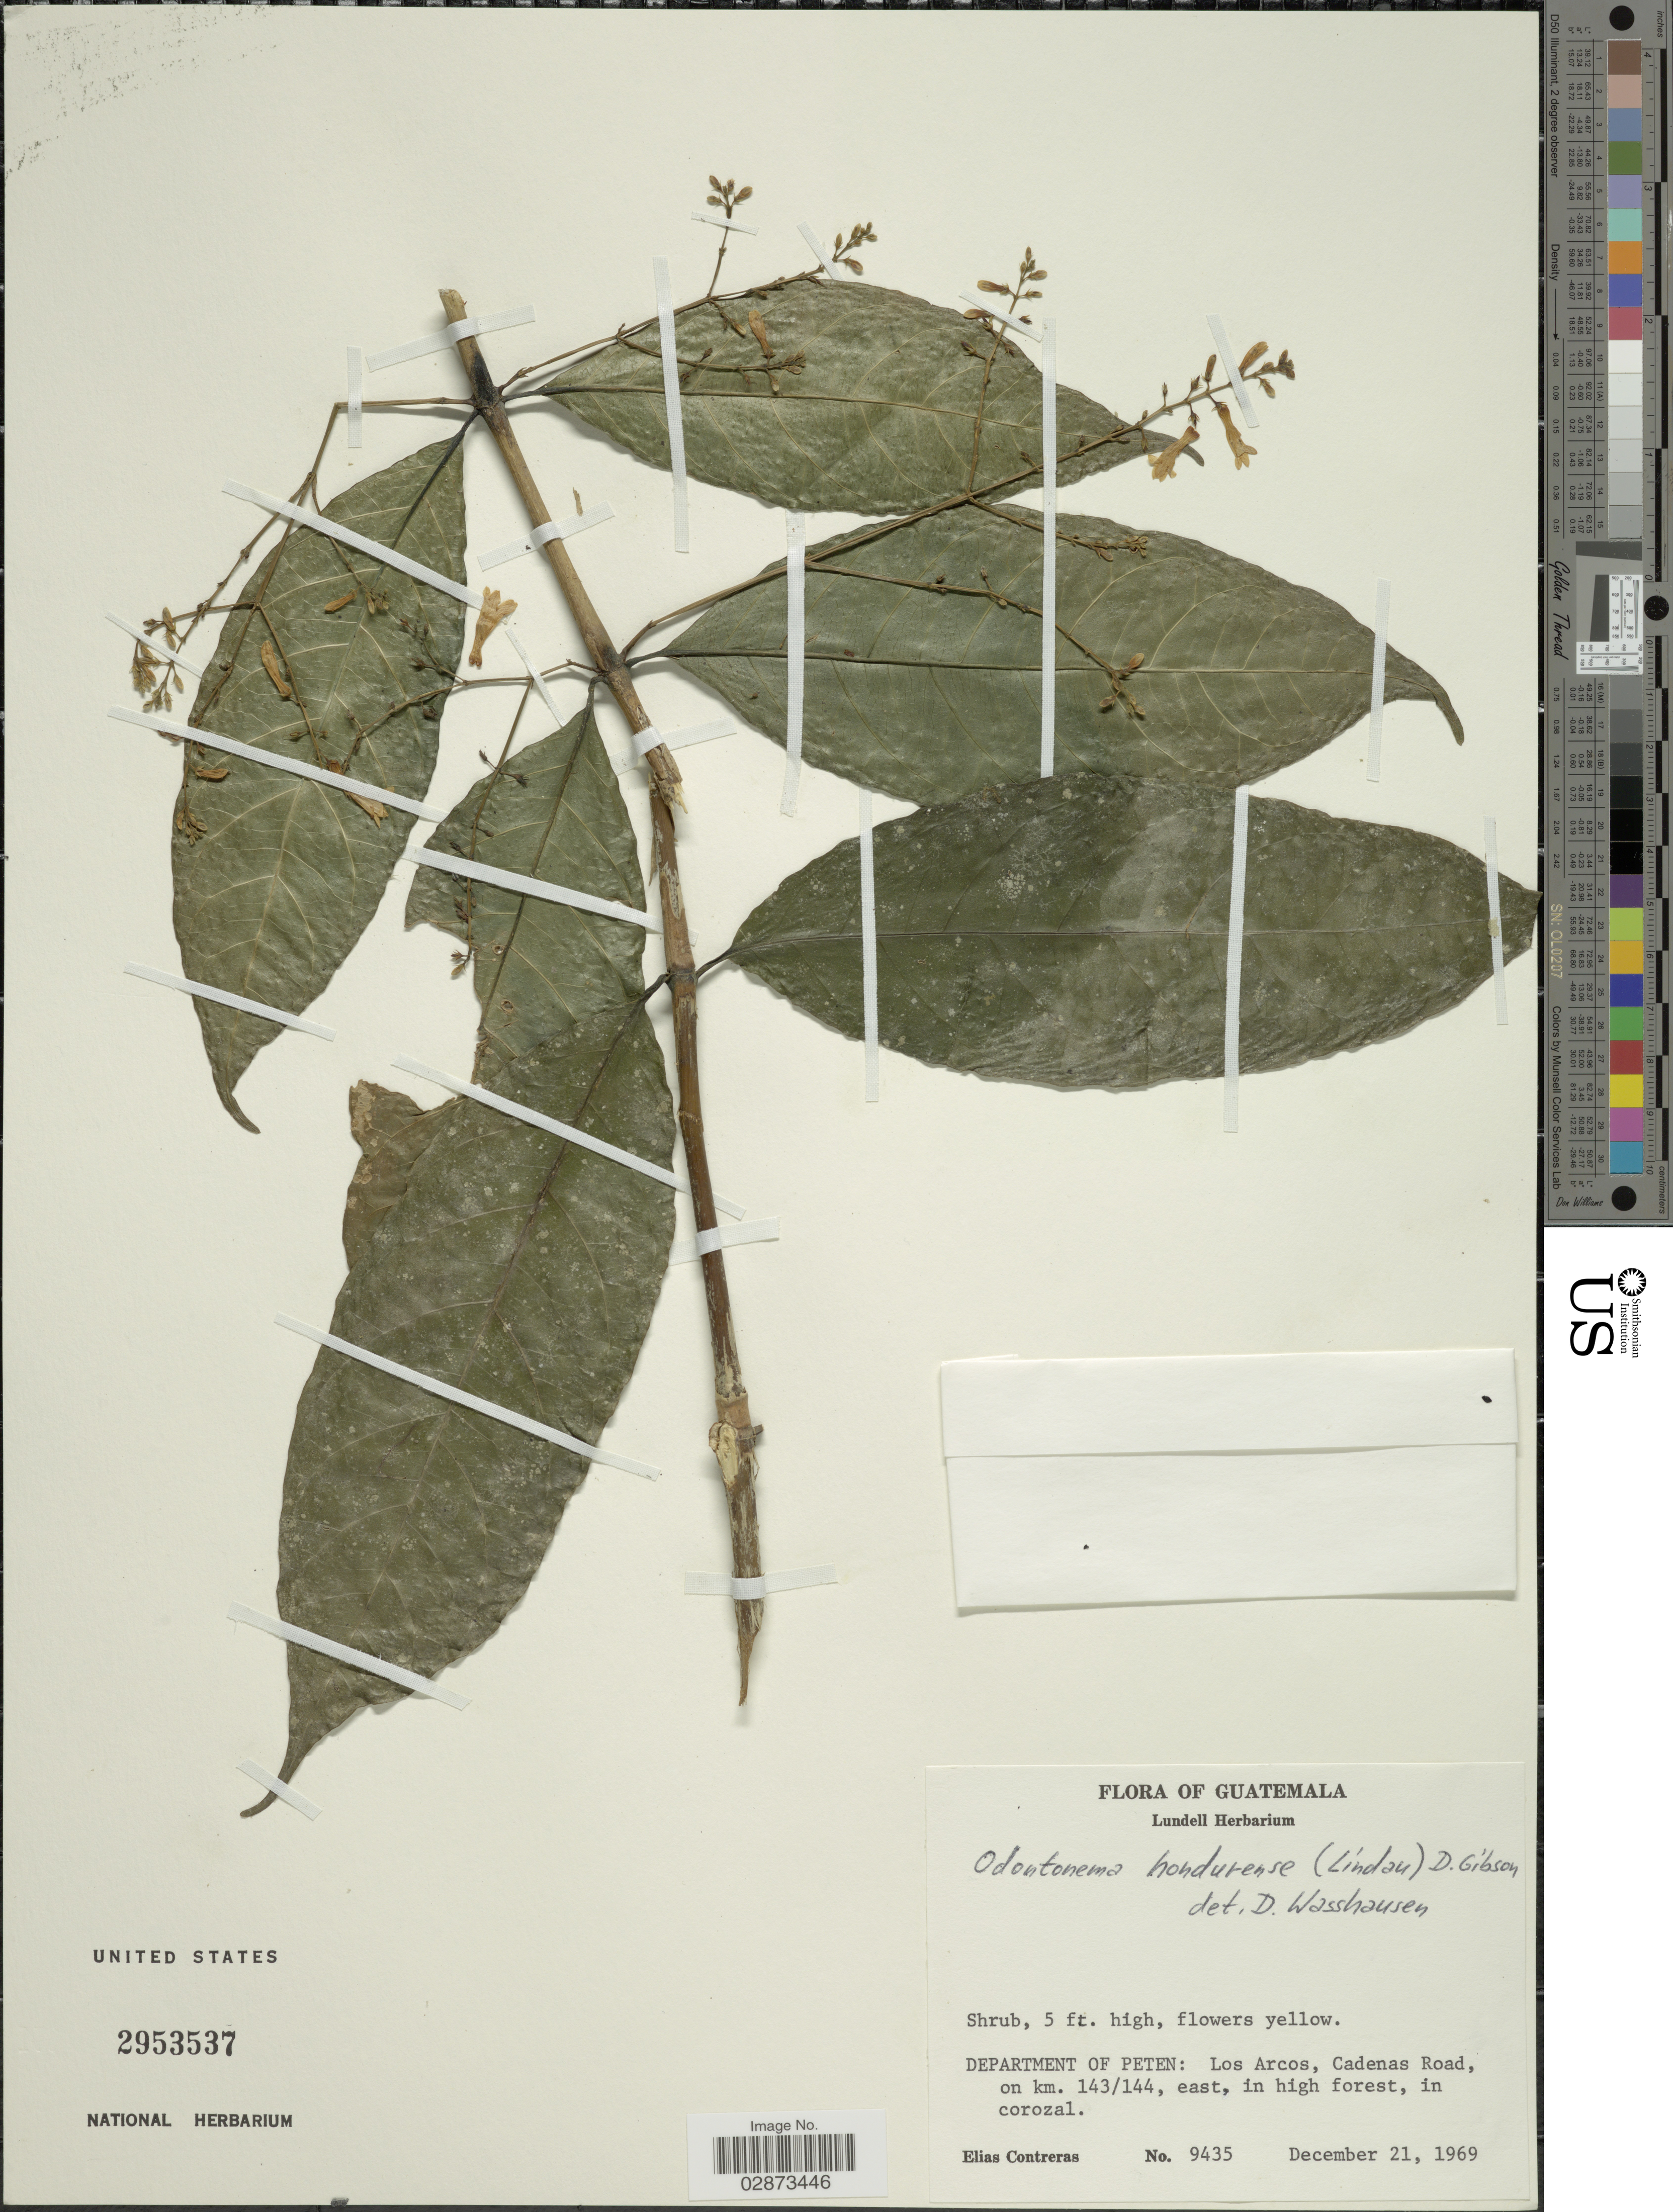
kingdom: Plantae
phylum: Tracheophyta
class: Magnoliopsida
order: Lamiales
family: Acanthaceae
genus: Odontonema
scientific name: Odontonema hondurensis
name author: (Lindau) D.N. Gibson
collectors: E. Contreras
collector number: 9435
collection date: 1969-12-21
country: Guatemala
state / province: El Petén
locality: Los Arcos, Cadenas Road, on km. 143/144, east, in high forest, in corozal.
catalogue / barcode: US 2953537